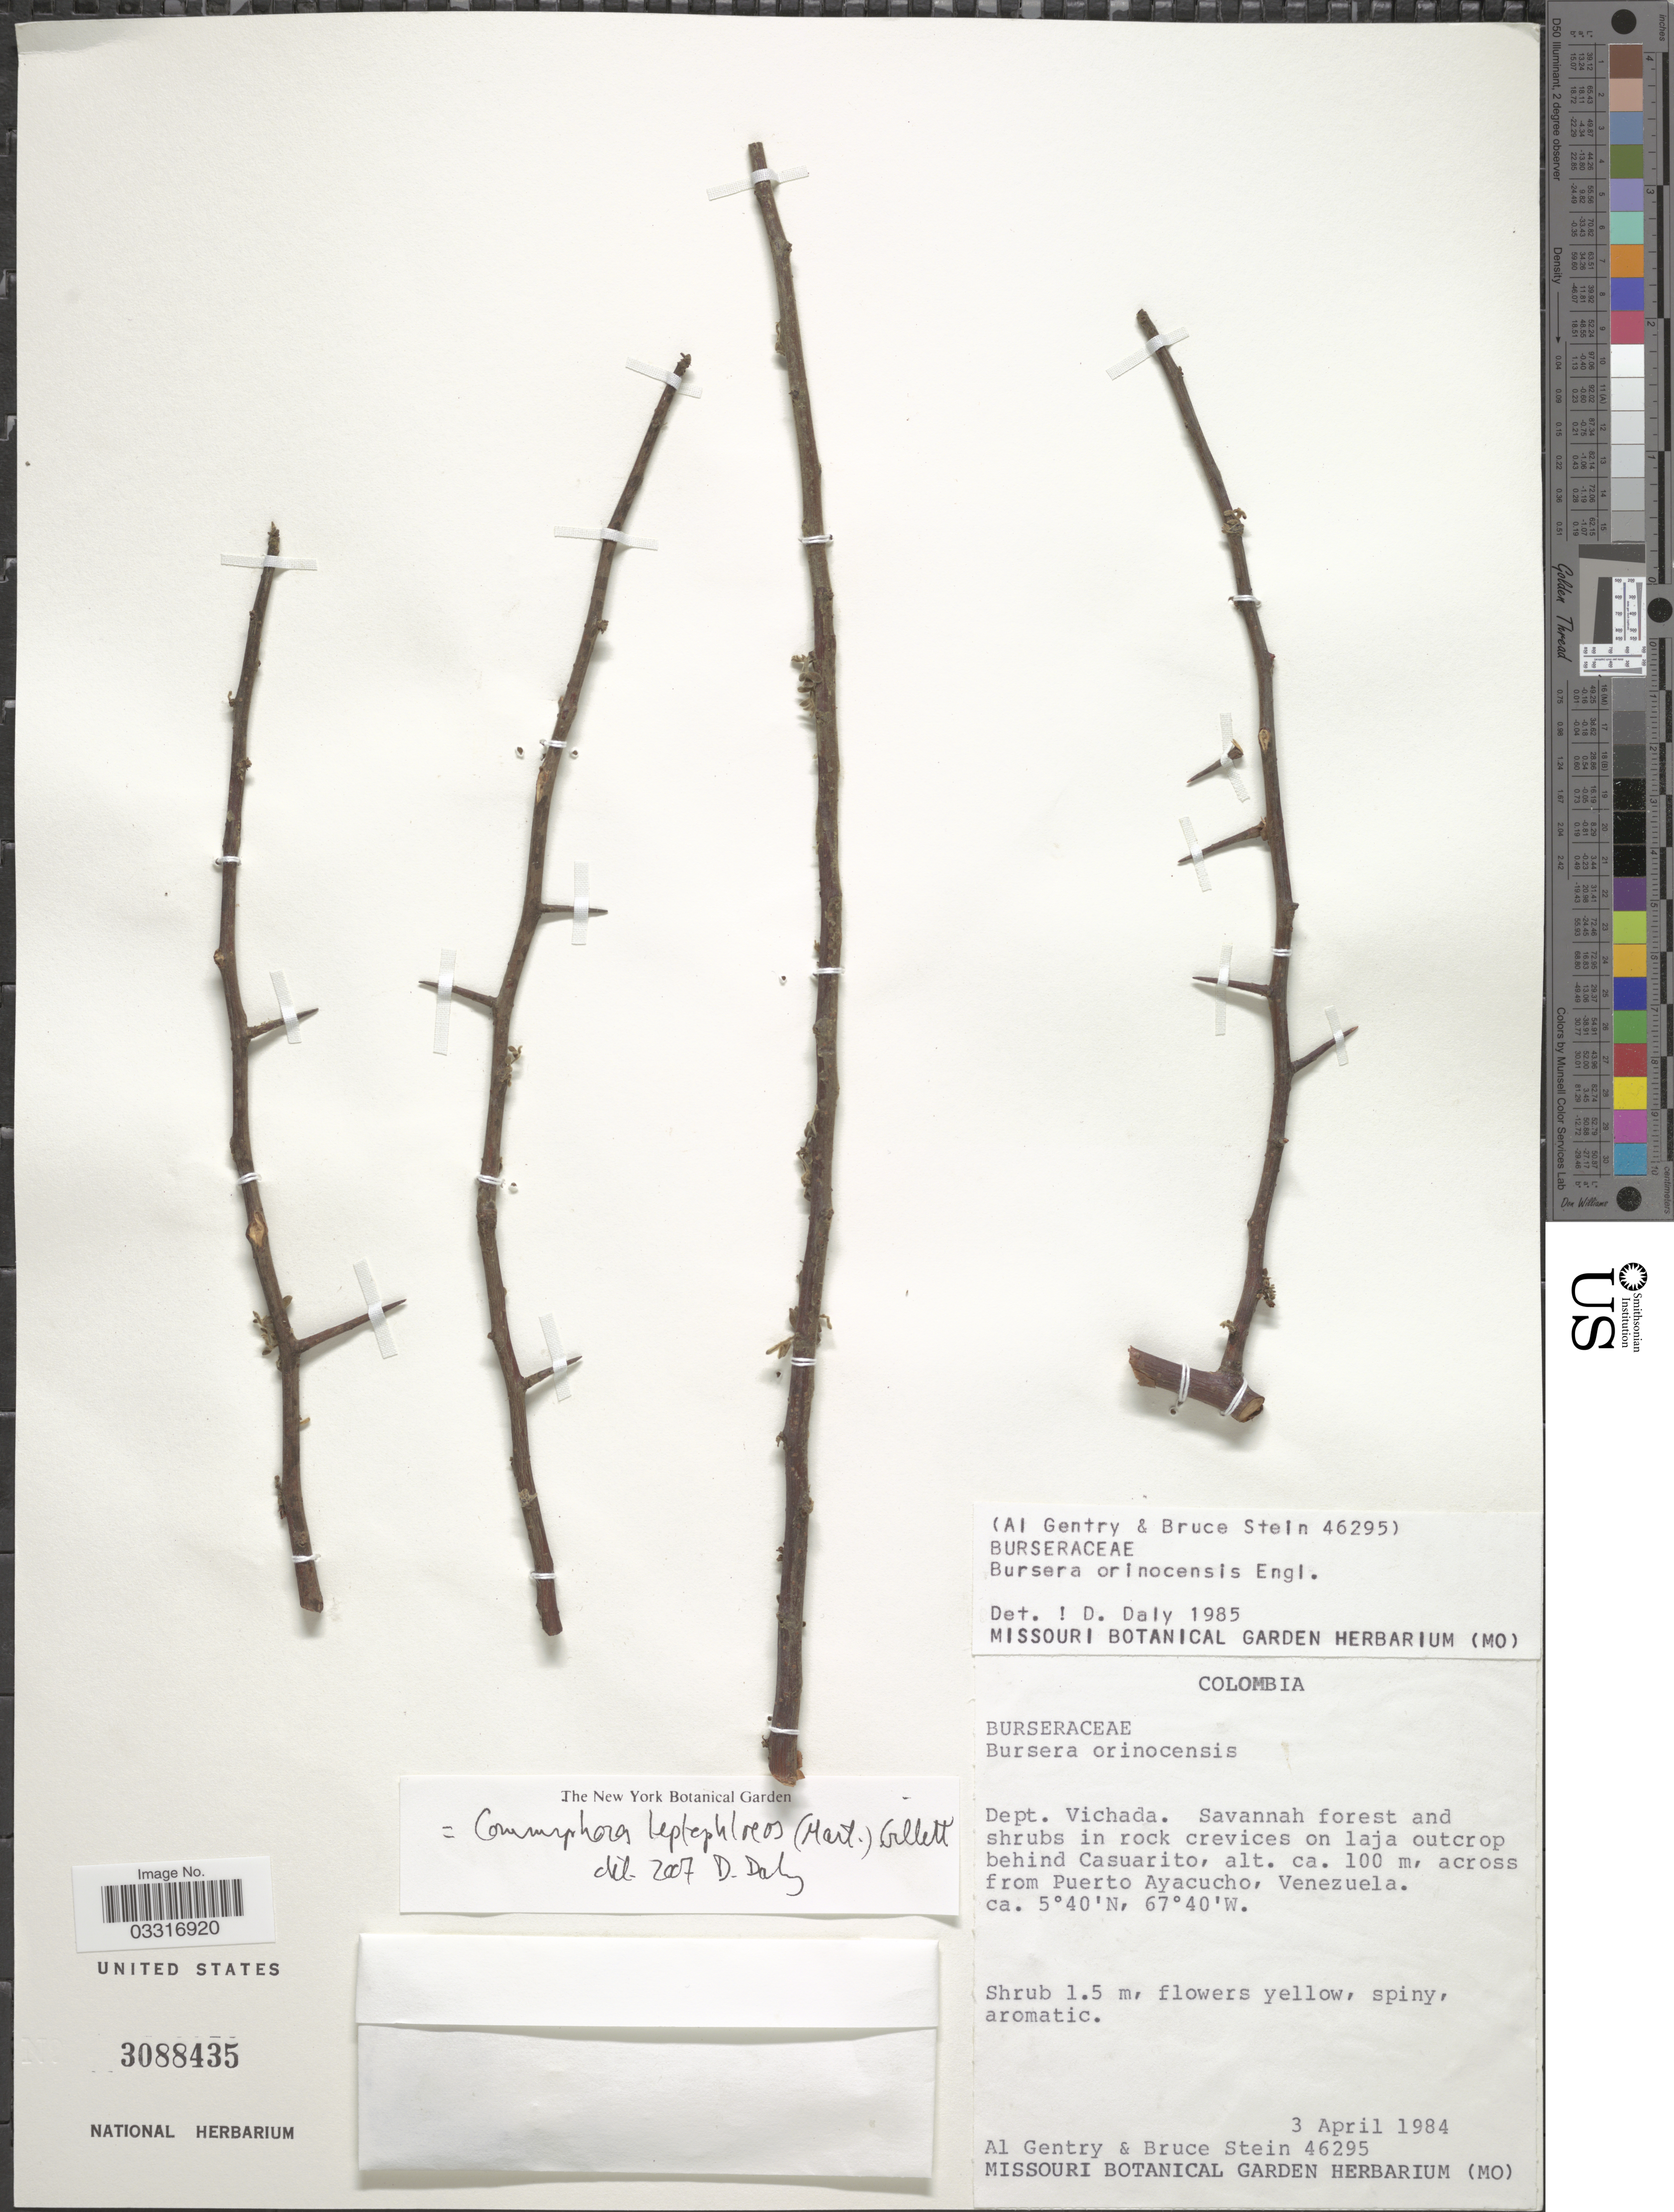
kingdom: Plantae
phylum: Tracheophyta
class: Magnoliopsida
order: Sapindales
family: Burseraceae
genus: Commiphora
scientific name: Commiphora leptophloeos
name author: (Mart.) J.B. Gillett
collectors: A. H. Gentry & B. A. Stein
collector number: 46295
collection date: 1984-04-03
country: Colombia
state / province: Vichada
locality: Dept. Vichada. Savannah forest and shrubs in rock crevices on laja outcrops behind Casuarito.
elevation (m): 100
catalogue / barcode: US 3088435